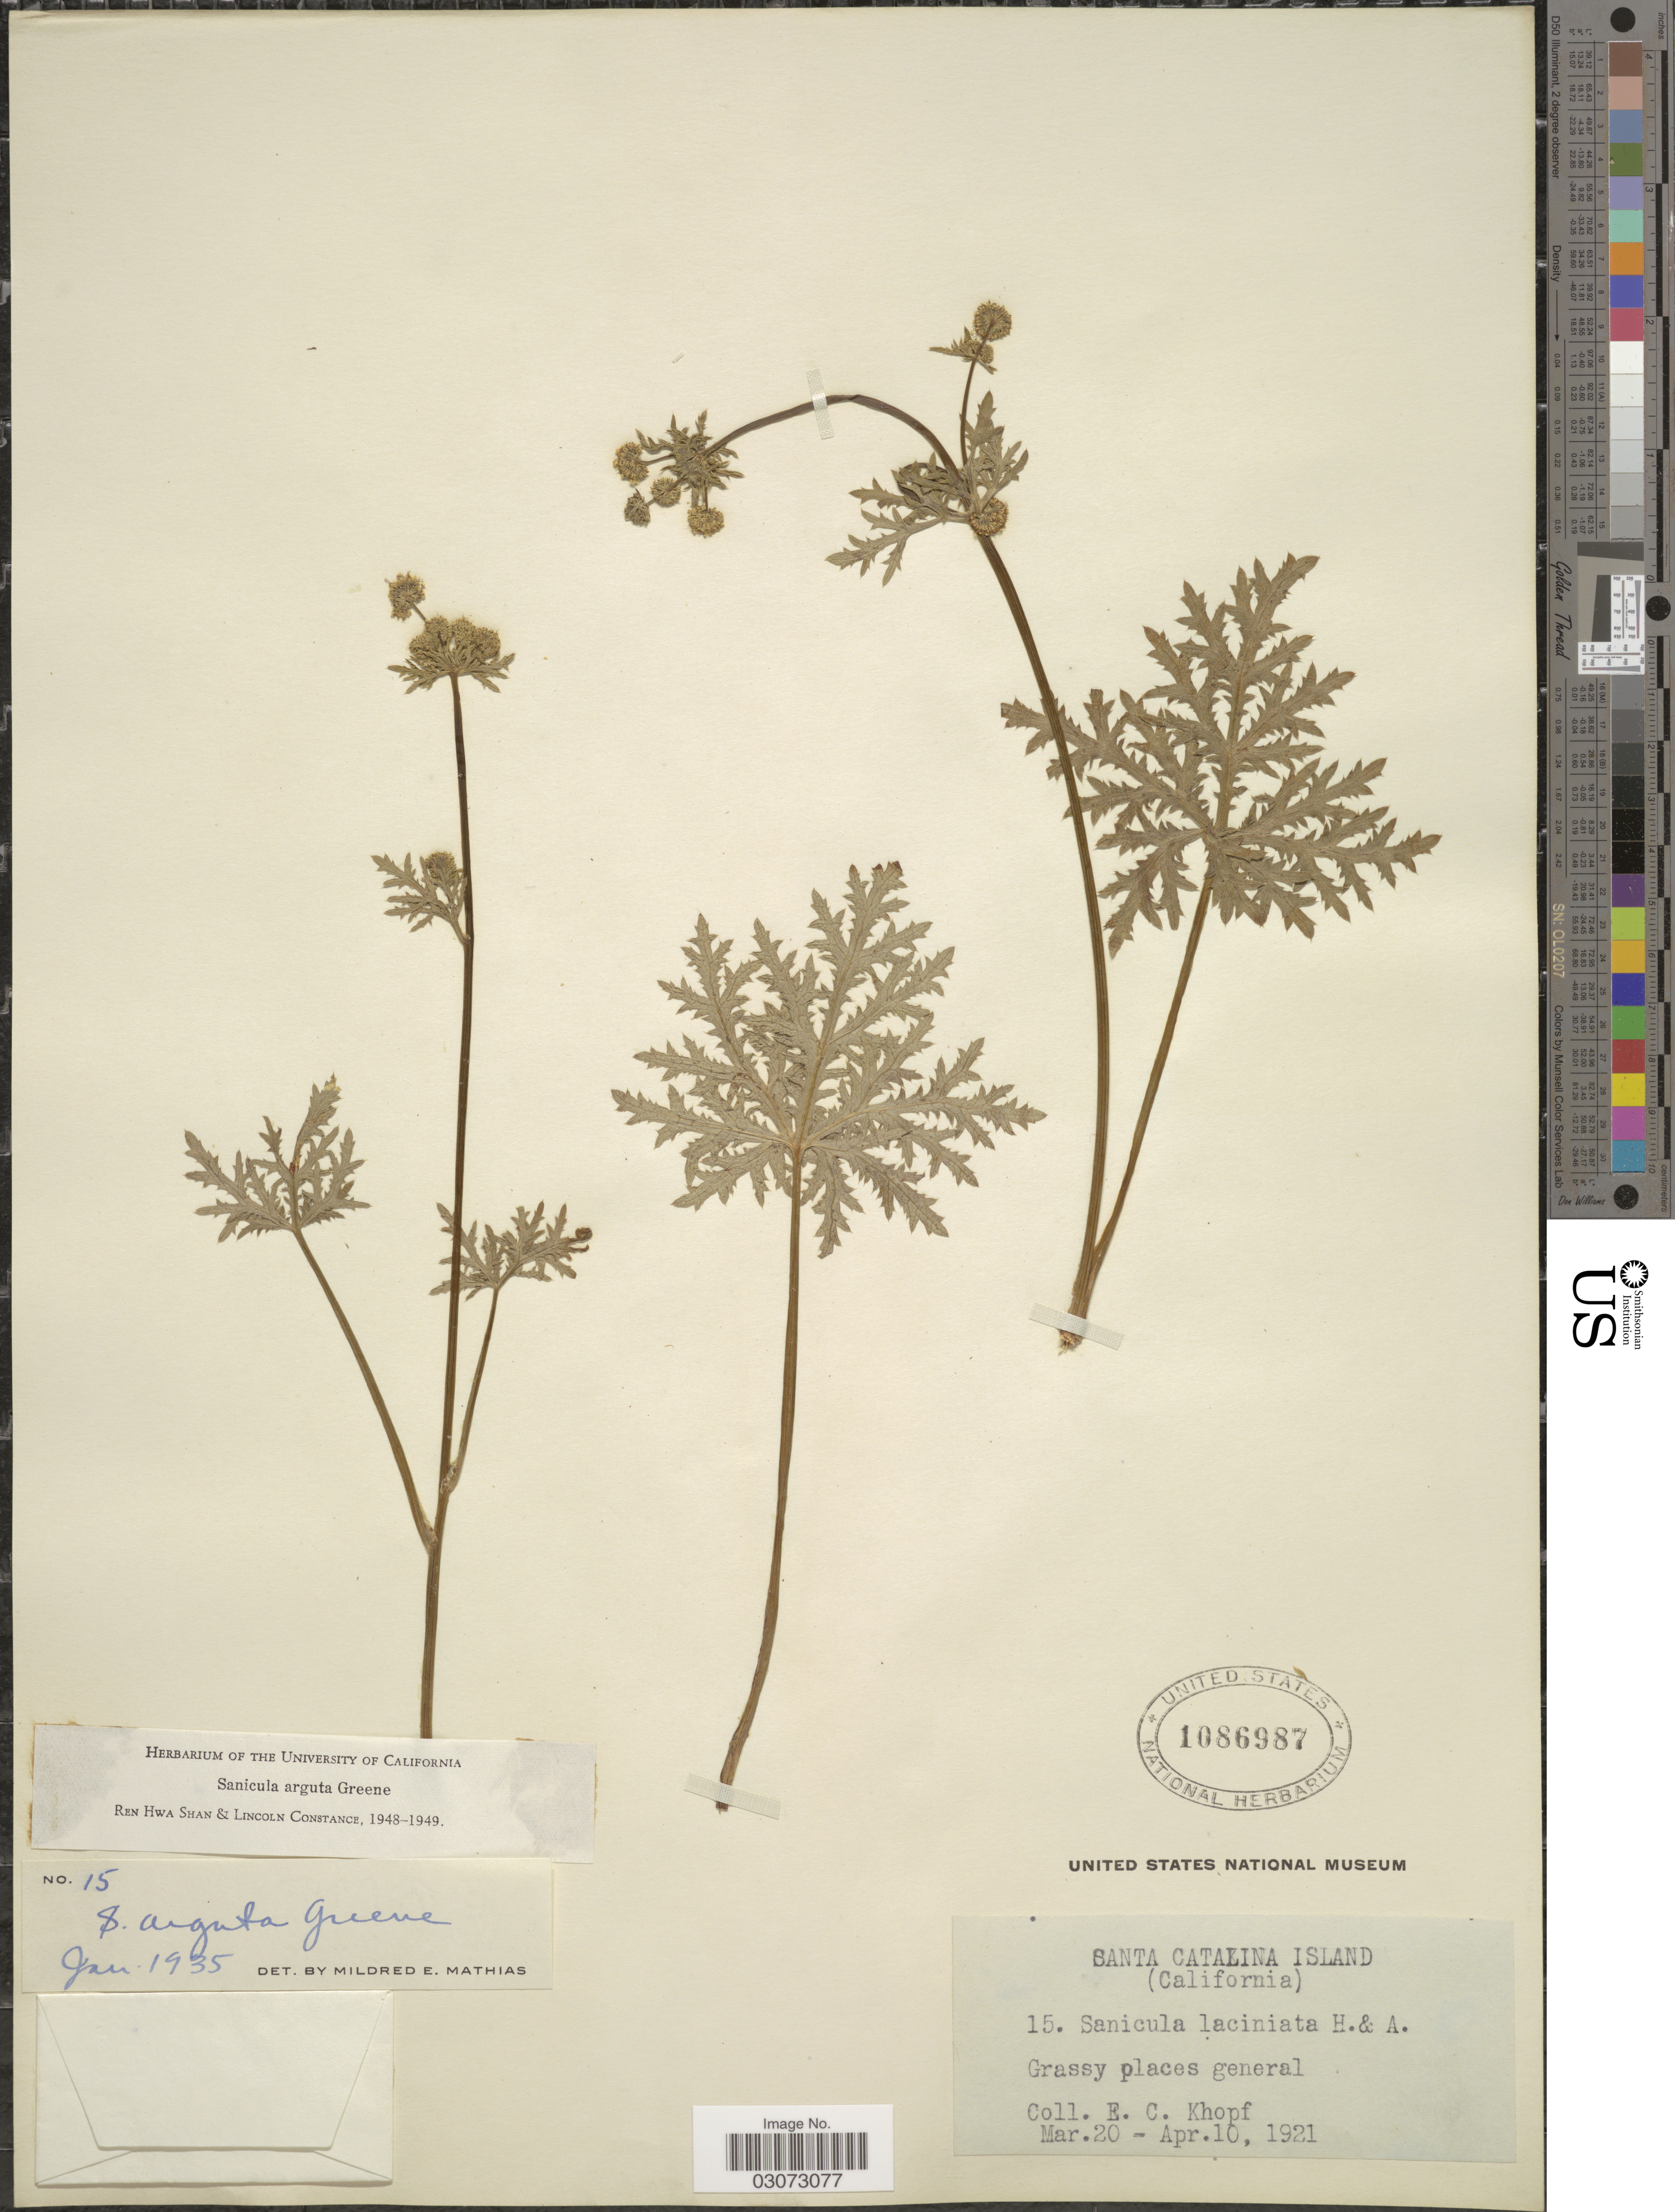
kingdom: Plantae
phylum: Tracheophyta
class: Magnoliopsida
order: Apiales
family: Apiaceae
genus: Sanicula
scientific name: Sanicula arguta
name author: Greene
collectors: E. Khopf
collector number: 15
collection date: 1921-03-20/1921-04-10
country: United States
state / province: California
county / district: Los Angeles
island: Santa Catalina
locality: Santa Catalina Island. Grassy places general.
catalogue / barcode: US 1086987